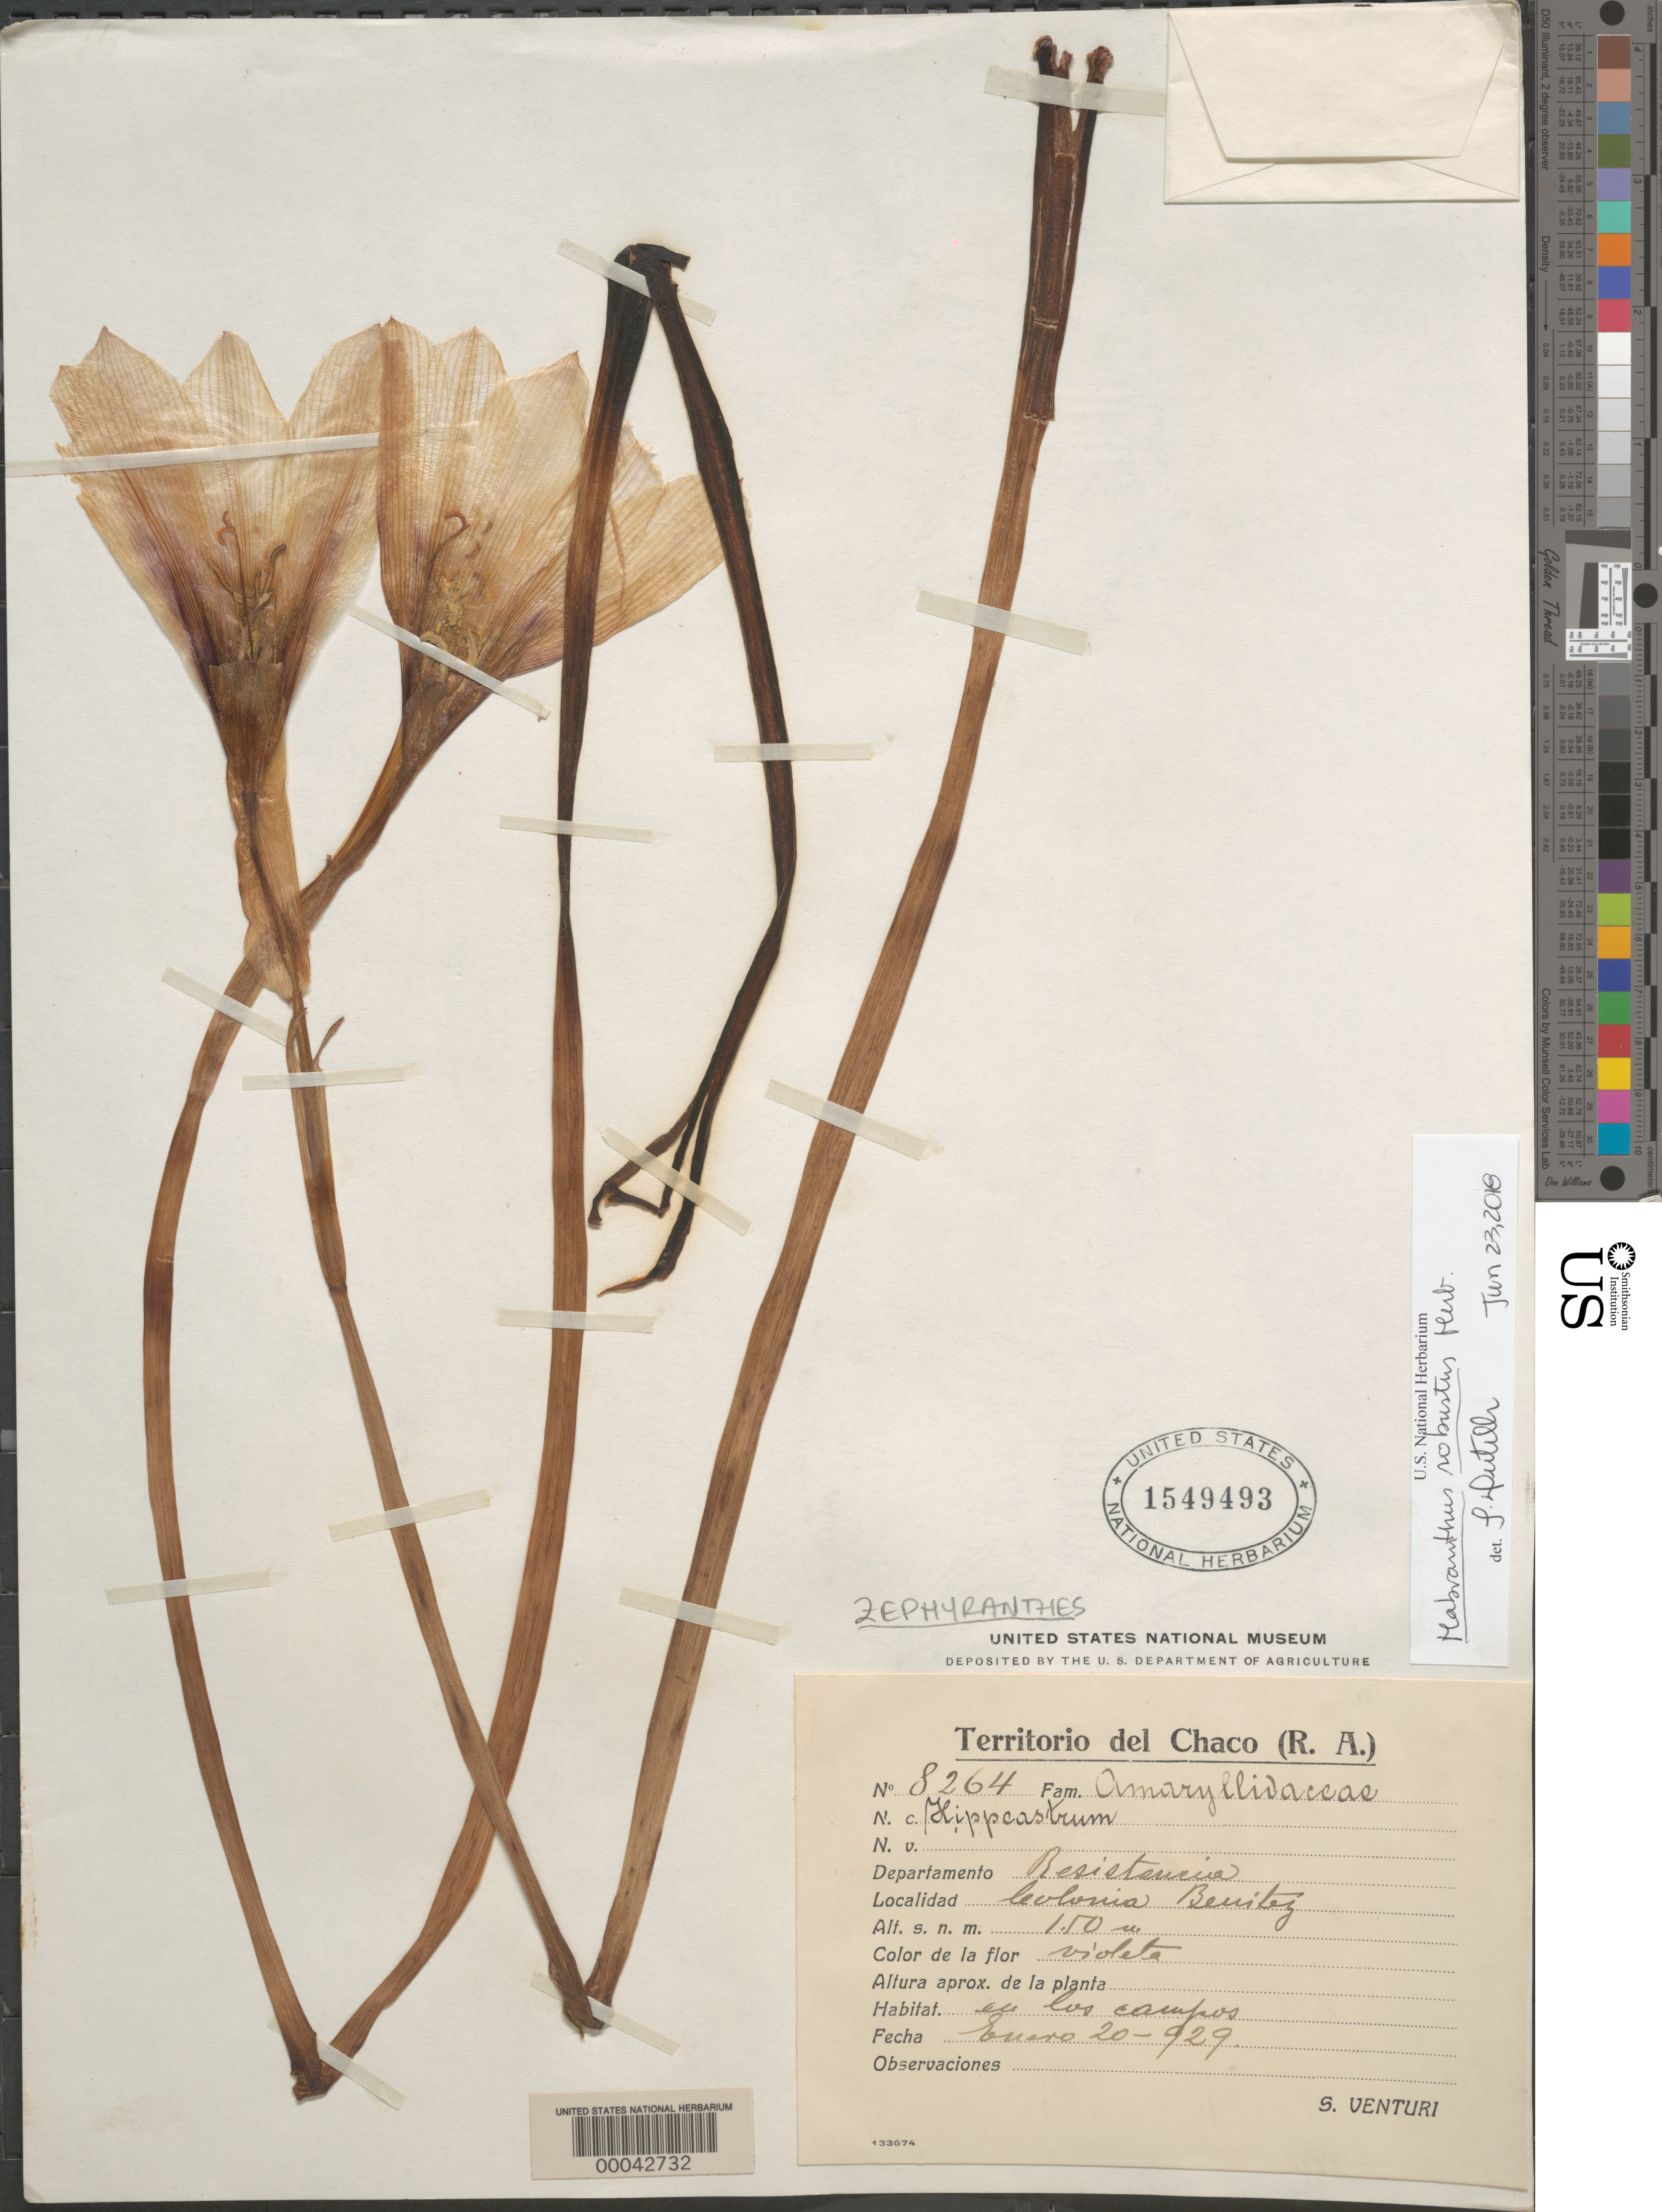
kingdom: Plantae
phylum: Tracheophyta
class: Liliopsida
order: Asparagales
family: Amaryllidaceae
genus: Habranthus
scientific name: Habranthus robustus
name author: Herb. ex Sweet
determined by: Dutilh, Julie H. A.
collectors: S. Venturi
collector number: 8264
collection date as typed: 20 Feb 1929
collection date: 1929-02-20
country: Argentina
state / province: Chaco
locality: Colonia Benitez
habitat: In the fields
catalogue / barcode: US 1549493